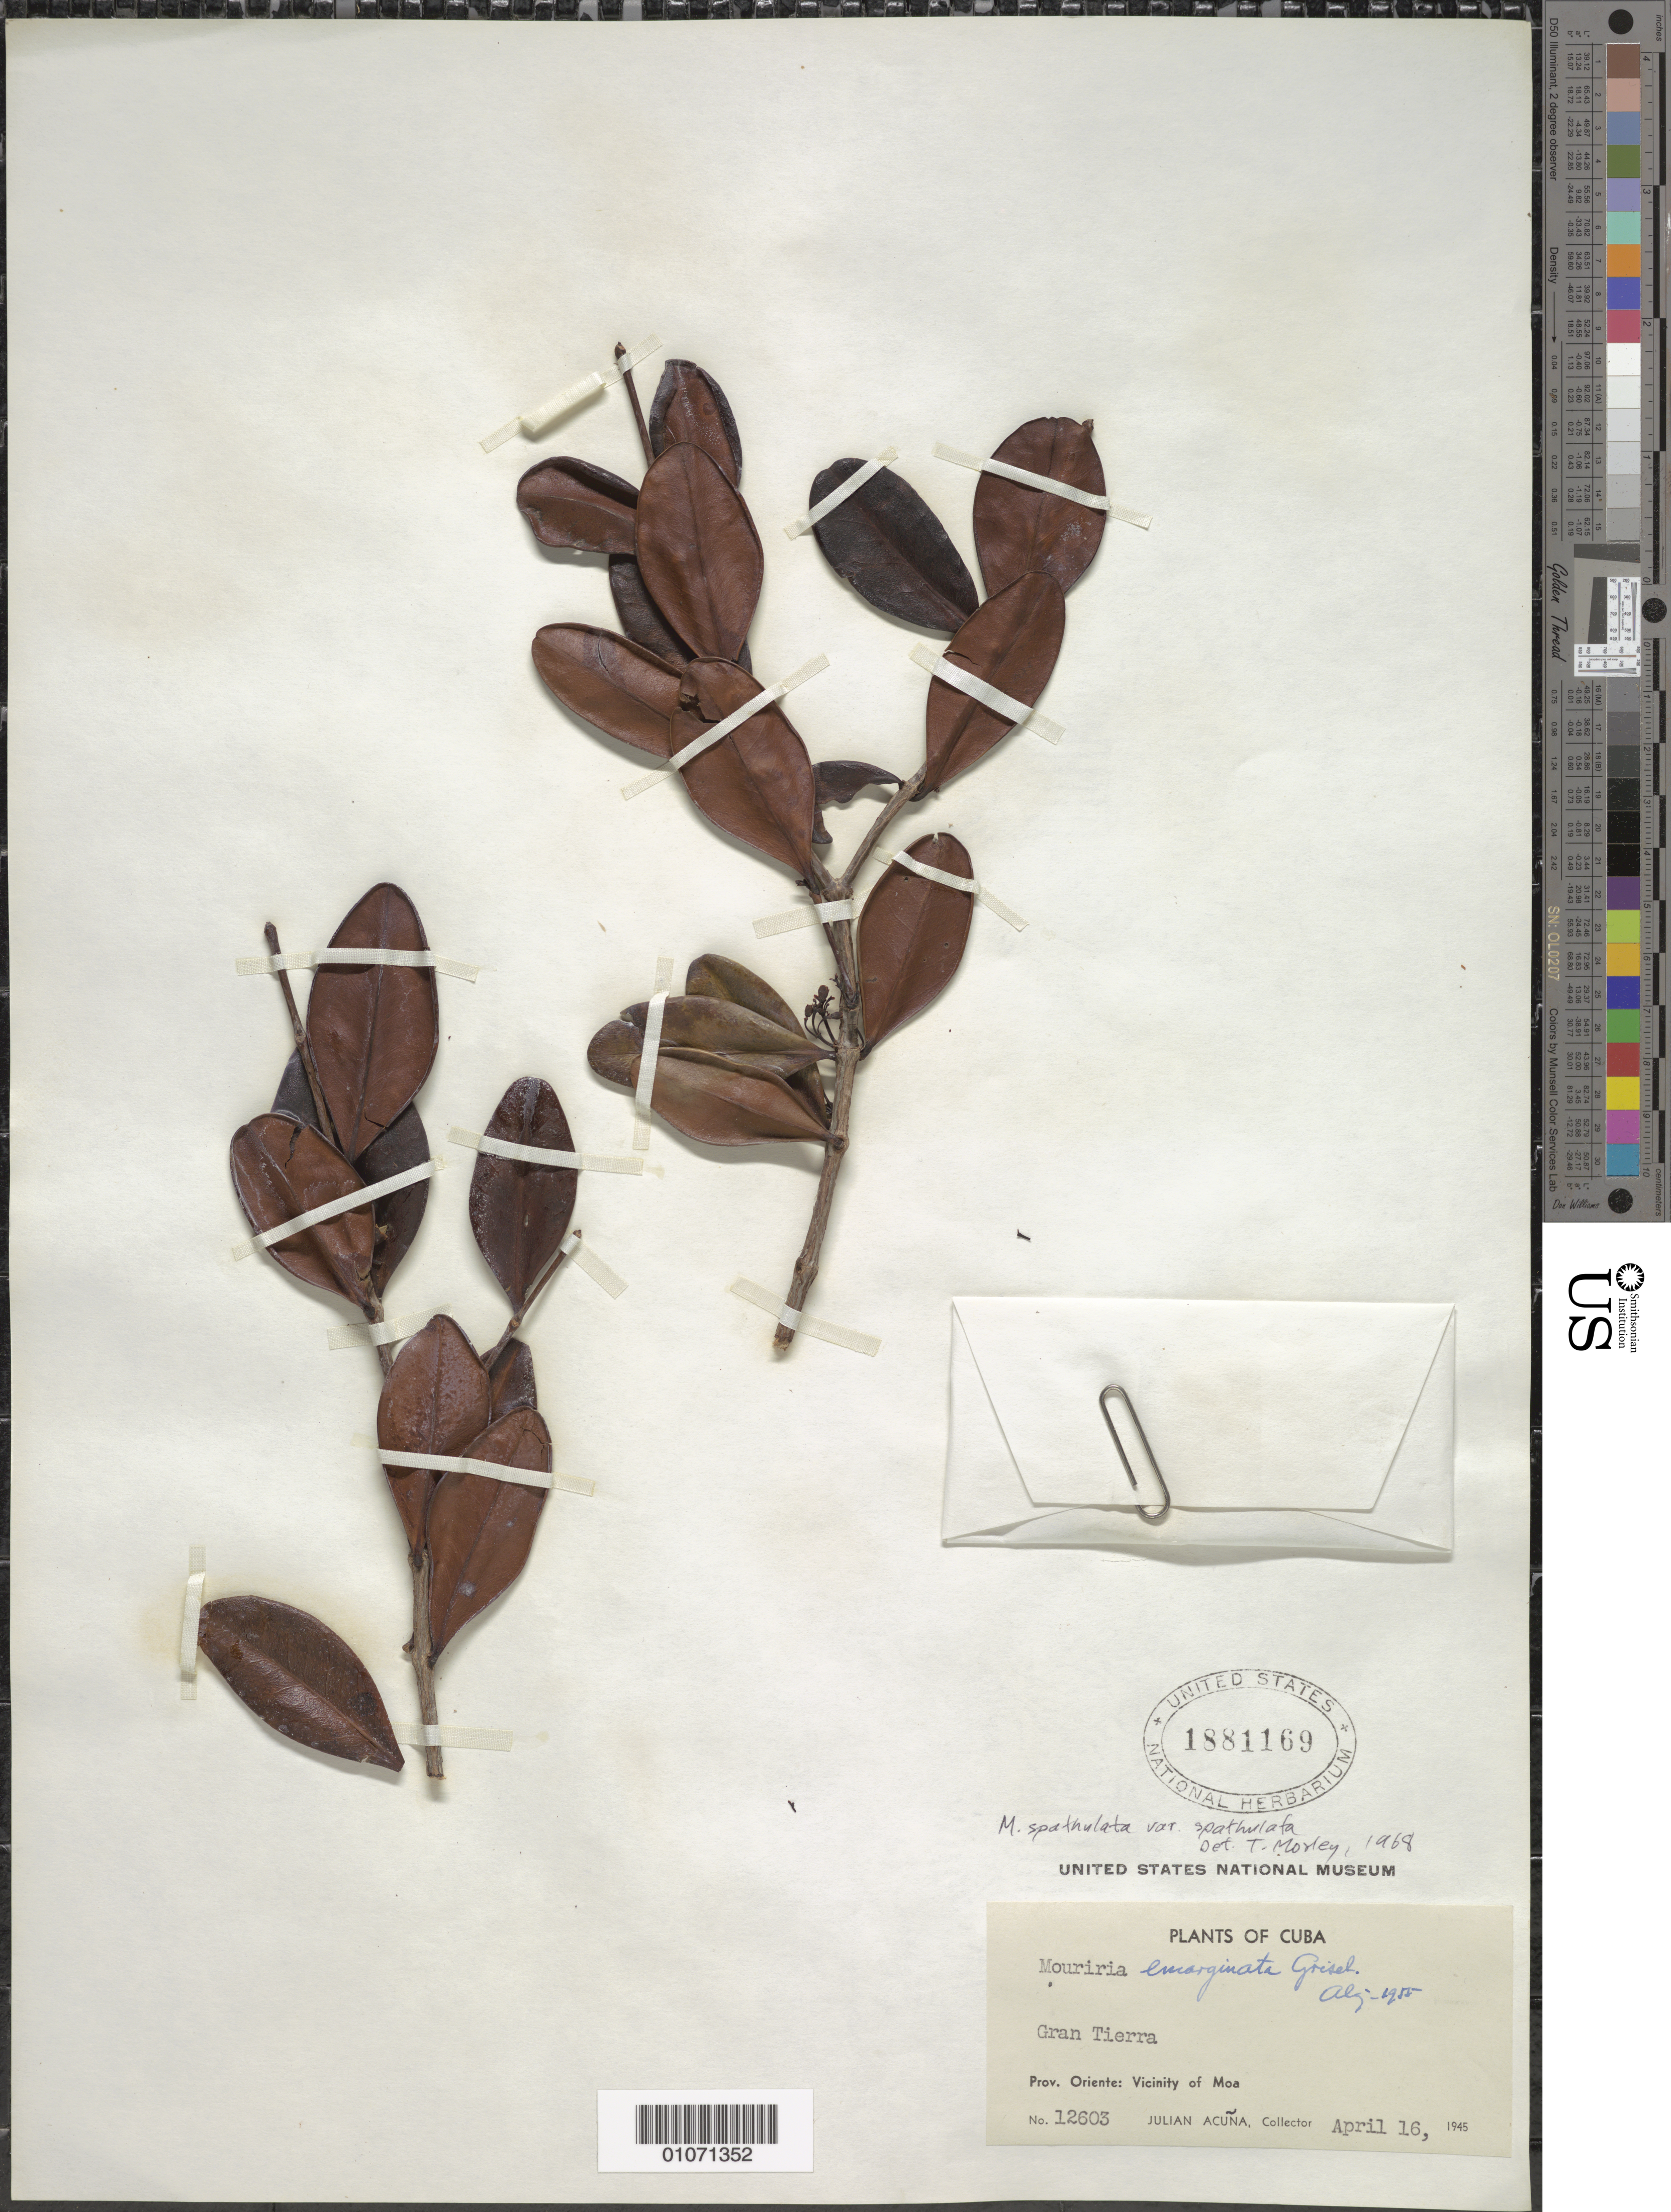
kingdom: Plantae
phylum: Tracheophyta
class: Magnoliopsida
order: Myrtales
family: Melastomataceae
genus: Mouriri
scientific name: Mouriri spathulata var. spathulata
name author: Griseb.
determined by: Morley, T.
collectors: J. Acuña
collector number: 12603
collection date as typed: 16 Apr 1945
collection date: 1945-04-16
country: Cuba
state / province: Holguín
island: Cuba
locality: Moa vicinity, Gran Tierra [Oriente]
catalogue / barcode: US 1881169